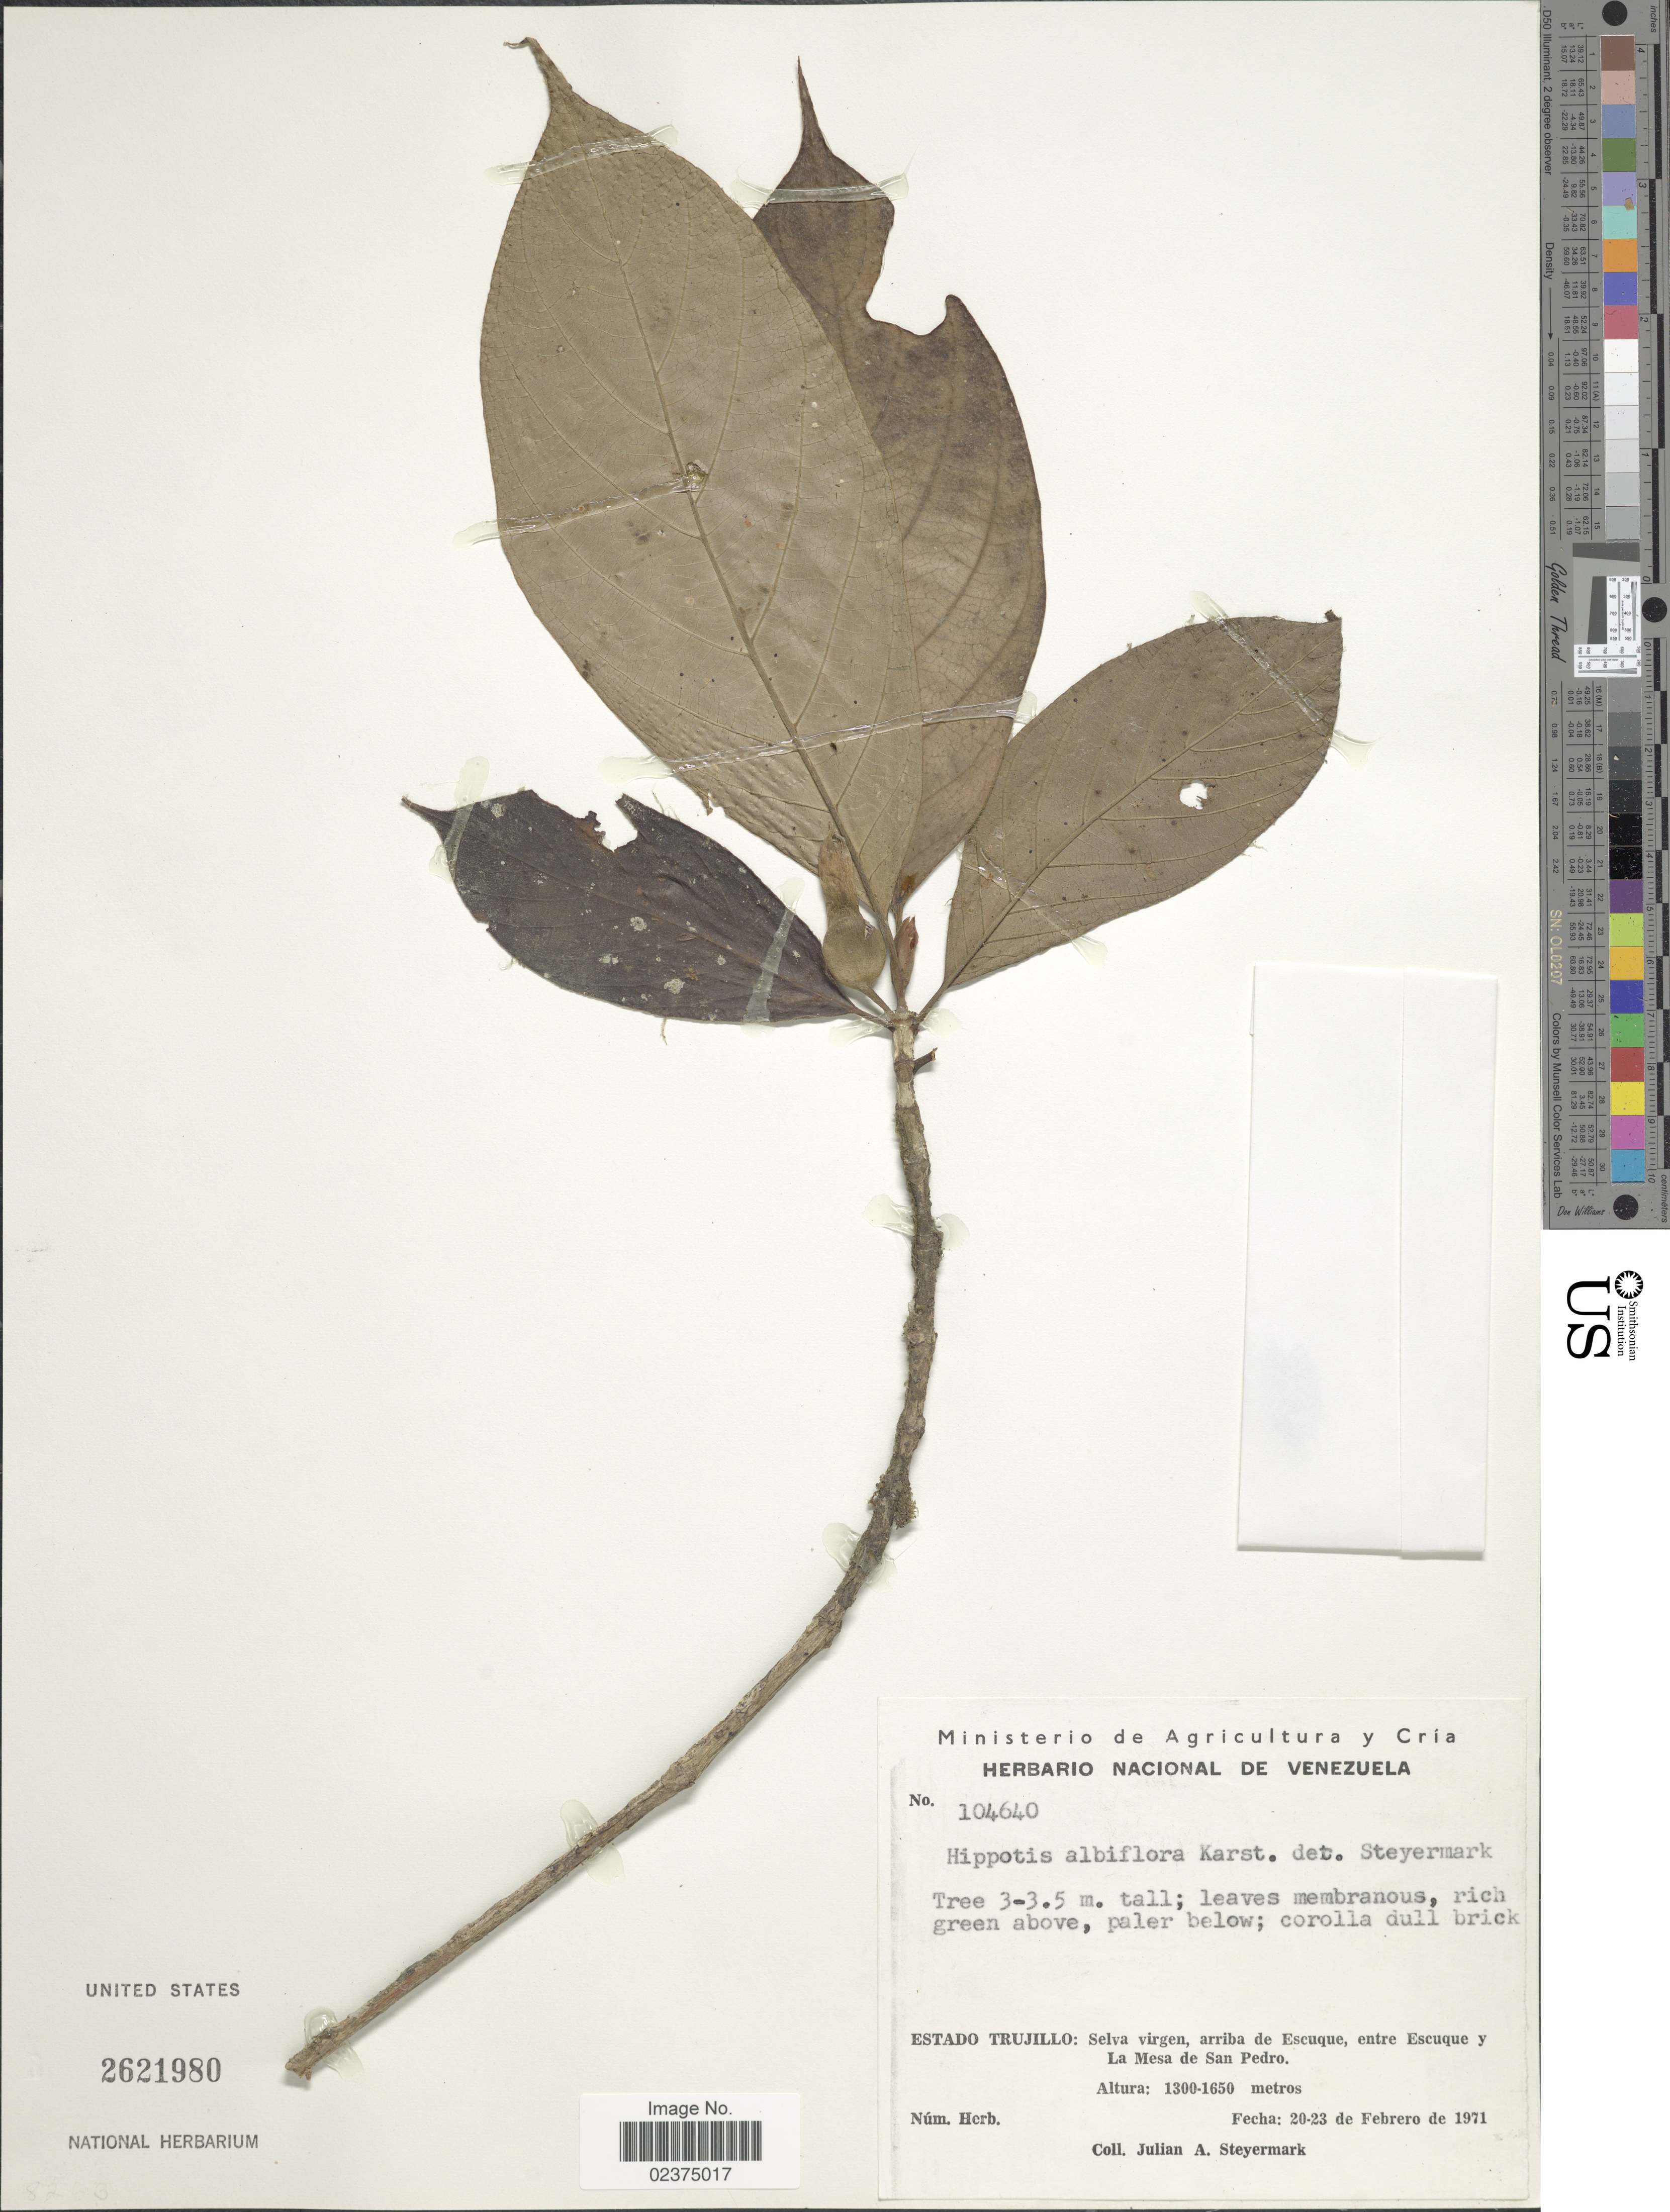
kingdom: Plantae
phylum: Tracheophyta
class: Magnoliopsida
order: Gentianales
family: Rubiaceae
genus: Hippotis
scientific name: Hippotis albiflora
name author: H. Karst.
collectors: J. Steyermark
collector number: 104640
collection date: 1971-02-20/1971-02-23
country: Venezuela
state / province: Trujillo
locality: Selva virgen, arriba de Escuque, entre Escugue y La Mesa de San Pedro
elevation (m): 1300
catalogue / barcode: US 2621980